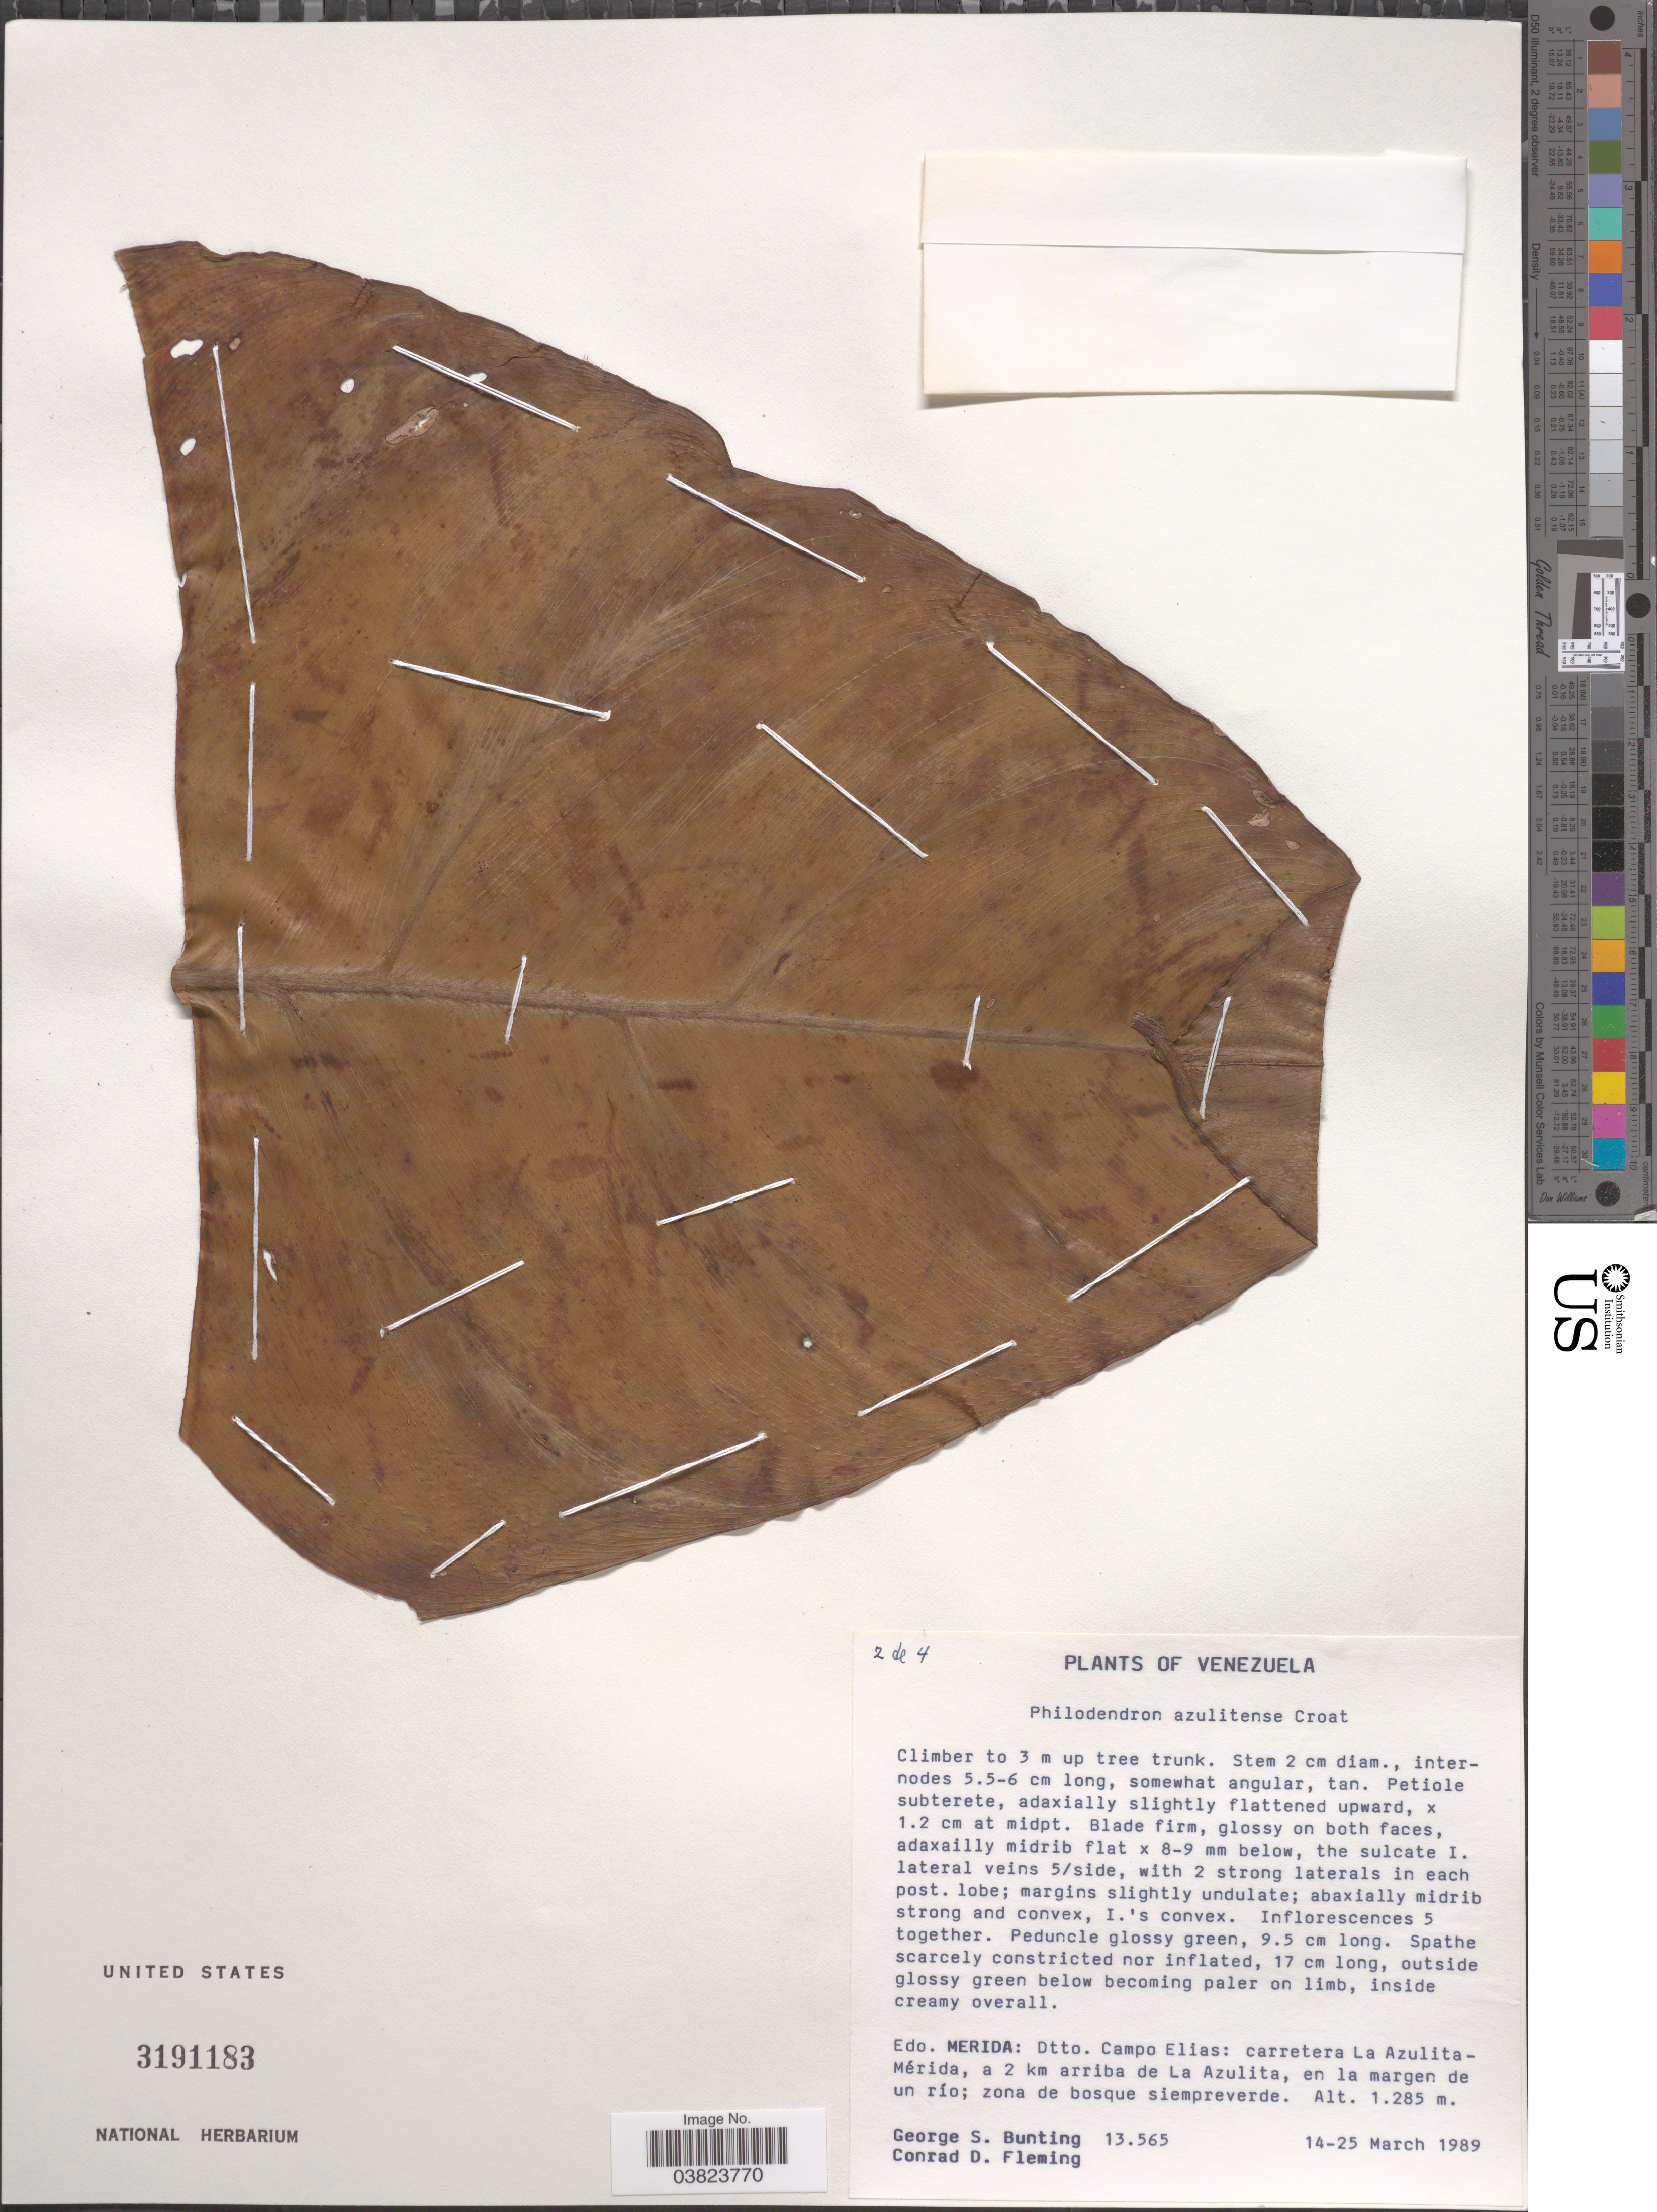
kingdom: Plantae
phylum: Tracheophyta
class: Liliopsida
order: Alismatales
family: Araceae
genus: Philodendron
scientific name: Philodendron azulitense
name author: Croat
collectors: G. S. Bunting & C. Fleming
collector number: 13565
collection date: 1989-03-14/1989-03-25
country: Venezuela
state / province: Merida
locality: Edo. Merida: Dtto. Campo Elias: carretera La Azulita-Mérida, a 2 km arriba de La Azulita, en la margen de un río.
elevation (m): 1285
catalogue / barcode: US 3191183